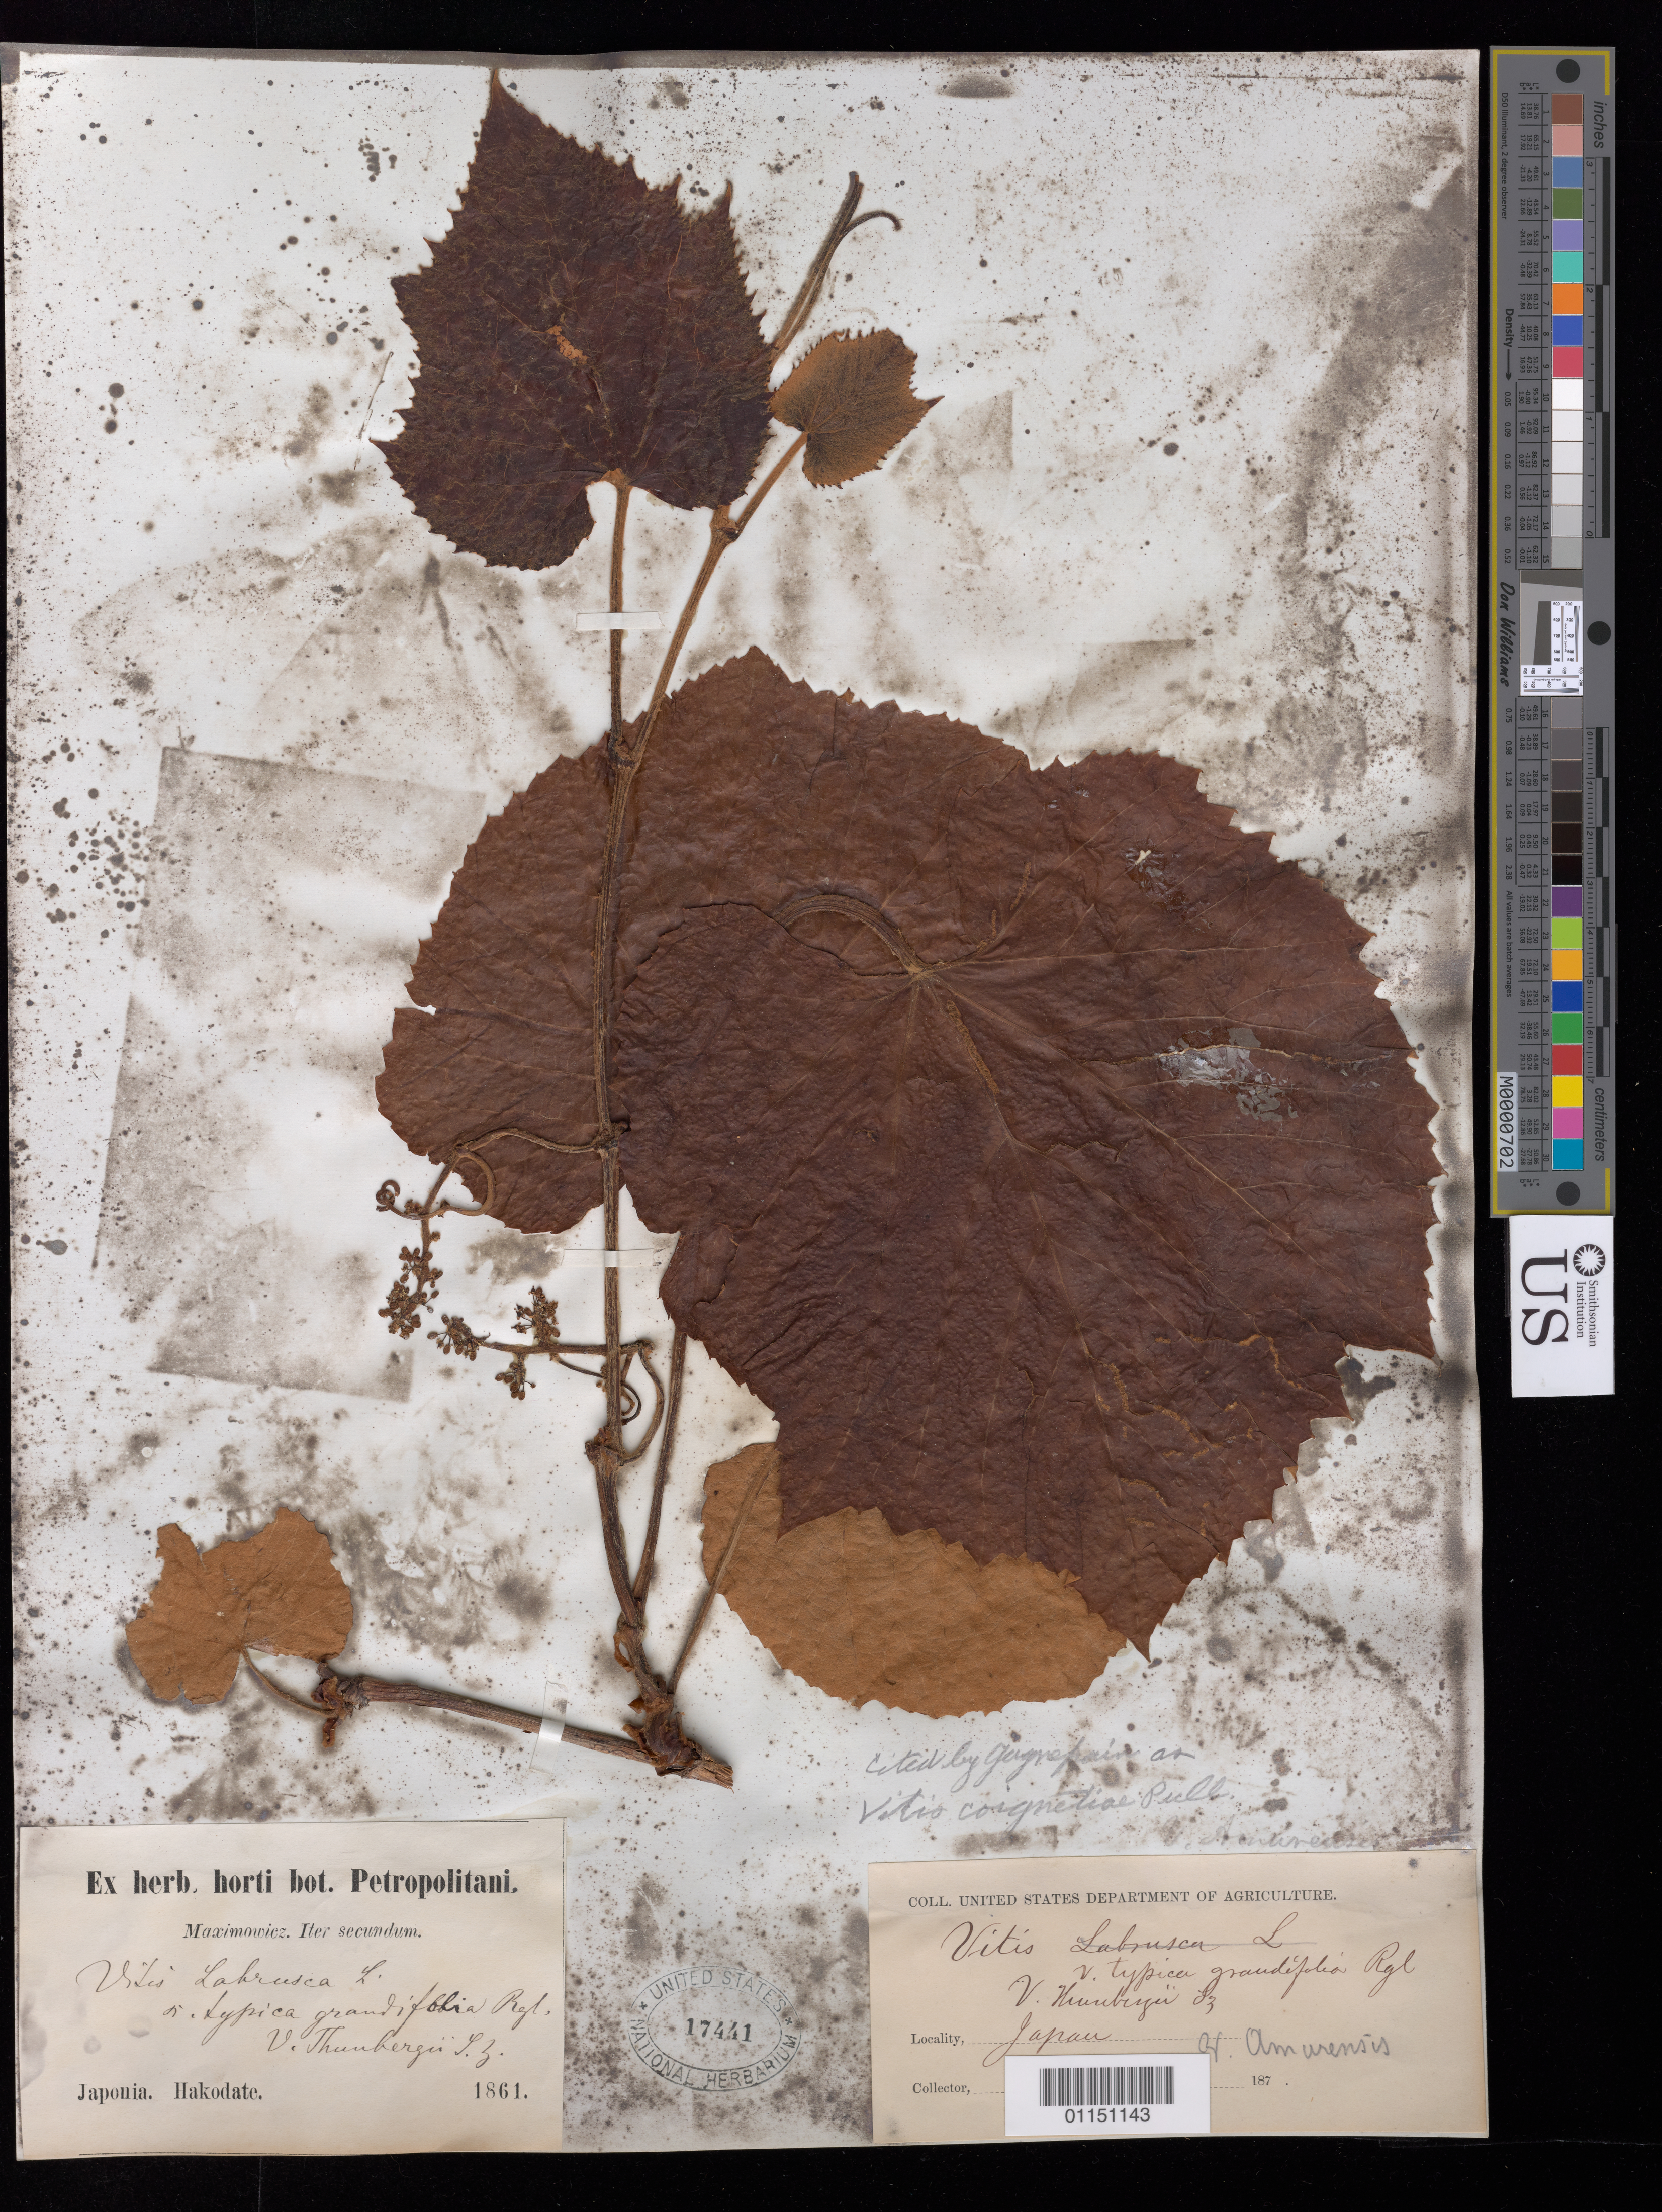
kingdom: Plantae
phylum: Tracheophyta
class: Magnoliopsida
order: Vitales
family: Vitaceae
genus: Vitis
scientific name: Vitis coignetiae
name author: Pulliat ex Planch.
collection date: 1861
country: Japan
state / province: Hokkaido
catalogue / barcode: US 17441